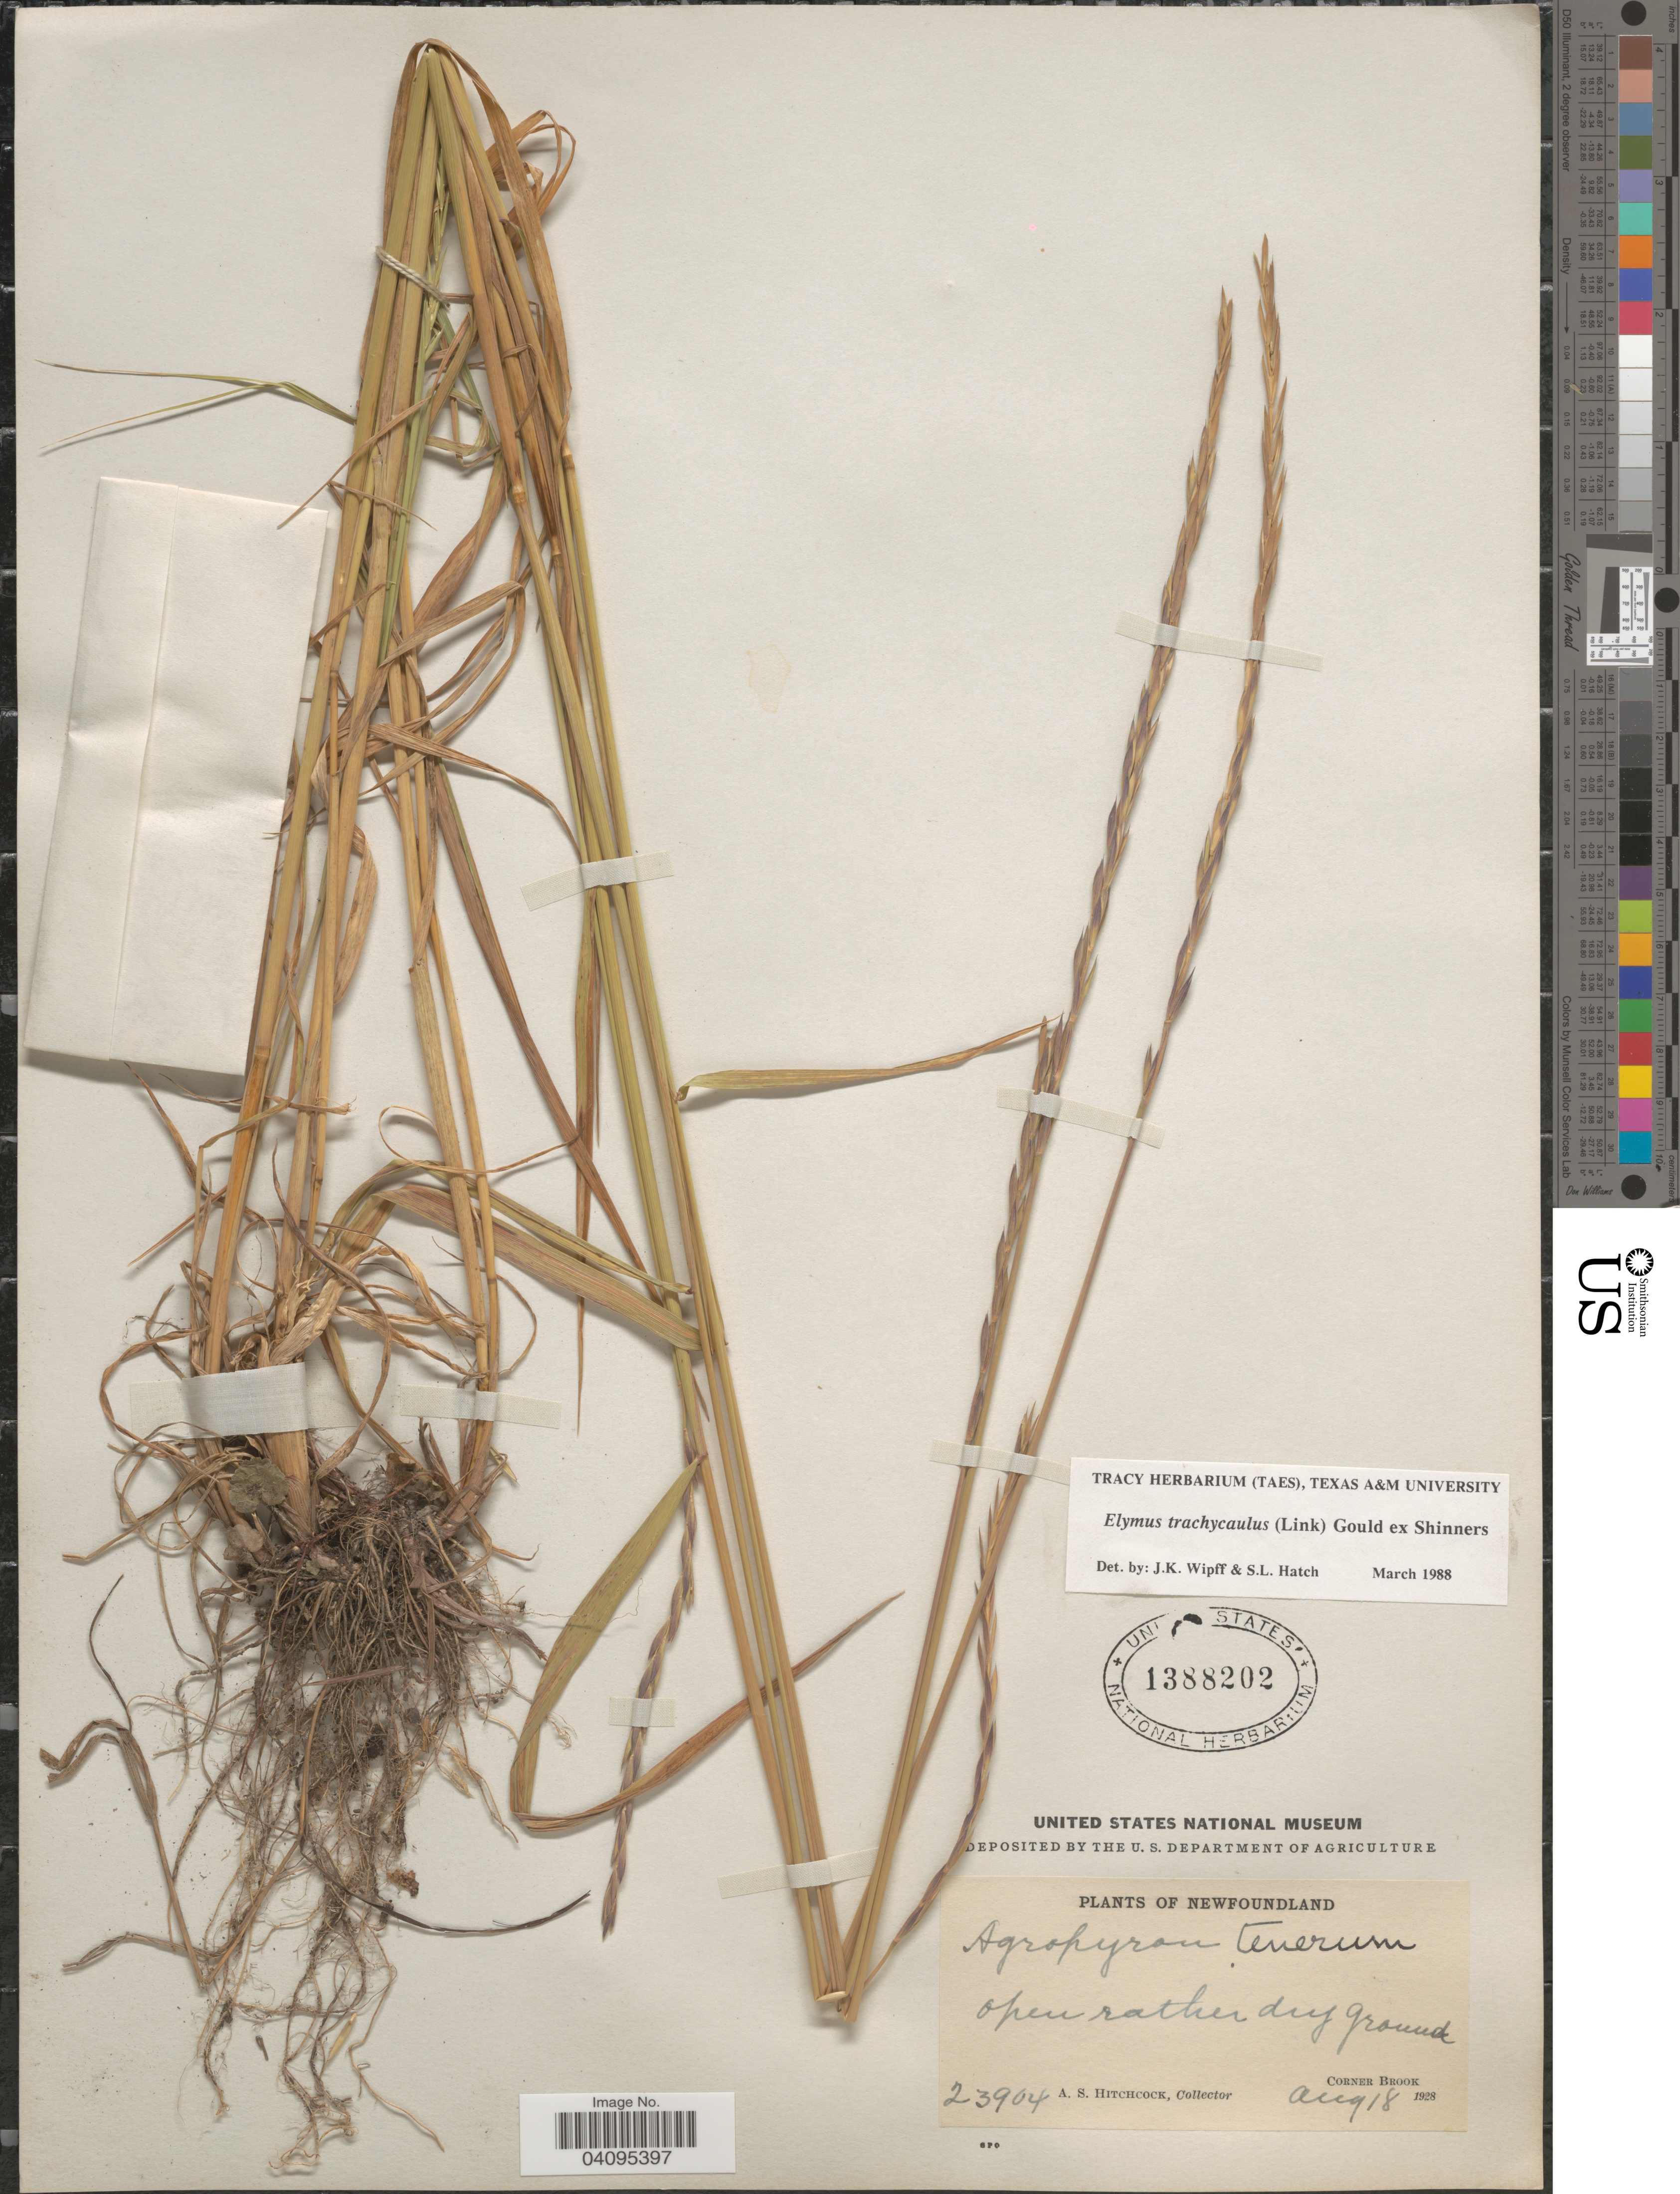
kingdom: Plantae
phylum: Tracheophyta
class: Liliopsida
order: Poales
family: Poaceae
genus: Elymus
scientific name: Elymus trachycaulus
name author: (Link) Gould ex Shinners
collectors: A. S. Hitchcock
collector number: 23904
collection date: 1928-08-18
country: Canada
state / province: Newfoundland and Labrador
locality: Open rather dry ground. Corner Brook.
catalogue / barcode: US 1388202